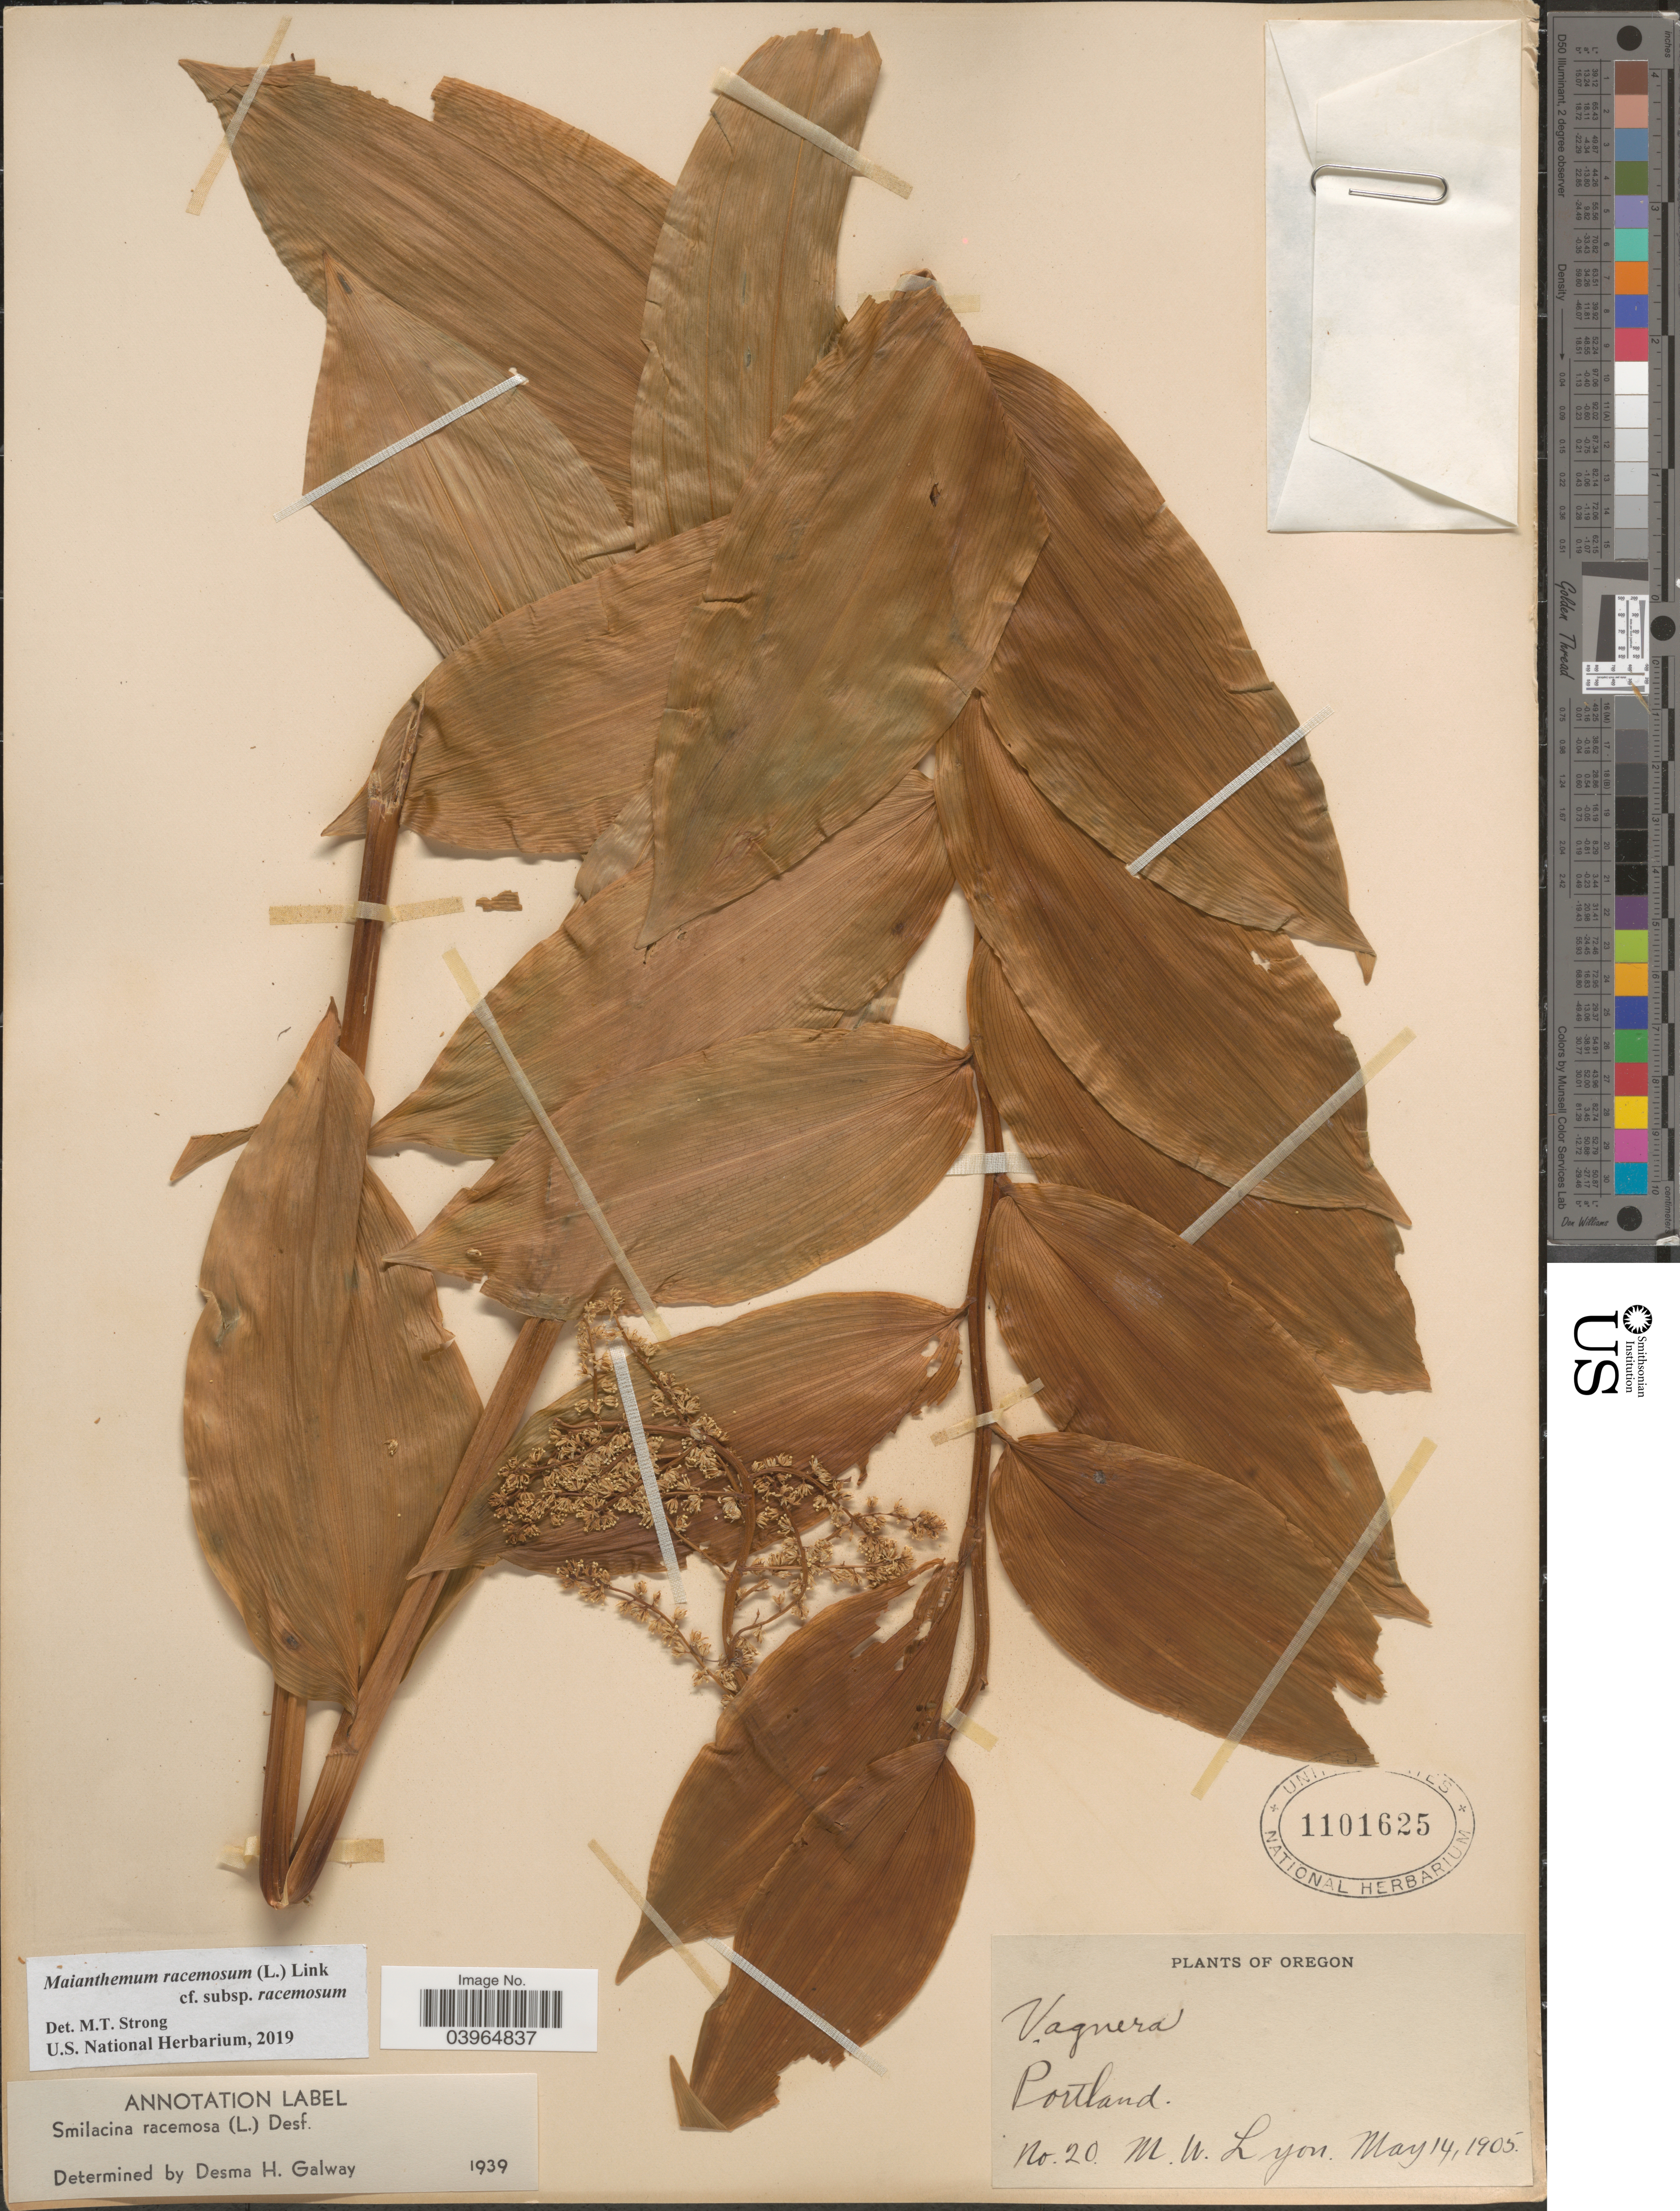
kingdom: Plantae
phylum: Tracheophyta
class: Liliopsida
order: Asparagales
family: Asparagaceae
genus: Maianthemum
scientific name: Maianthemum racemosum subsp. racemosum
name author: (L.) Link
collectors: M. W. Lyon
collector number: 20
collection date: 1905-05-14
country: United States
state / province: Oregon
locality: Portland.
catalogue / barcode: US 1101625